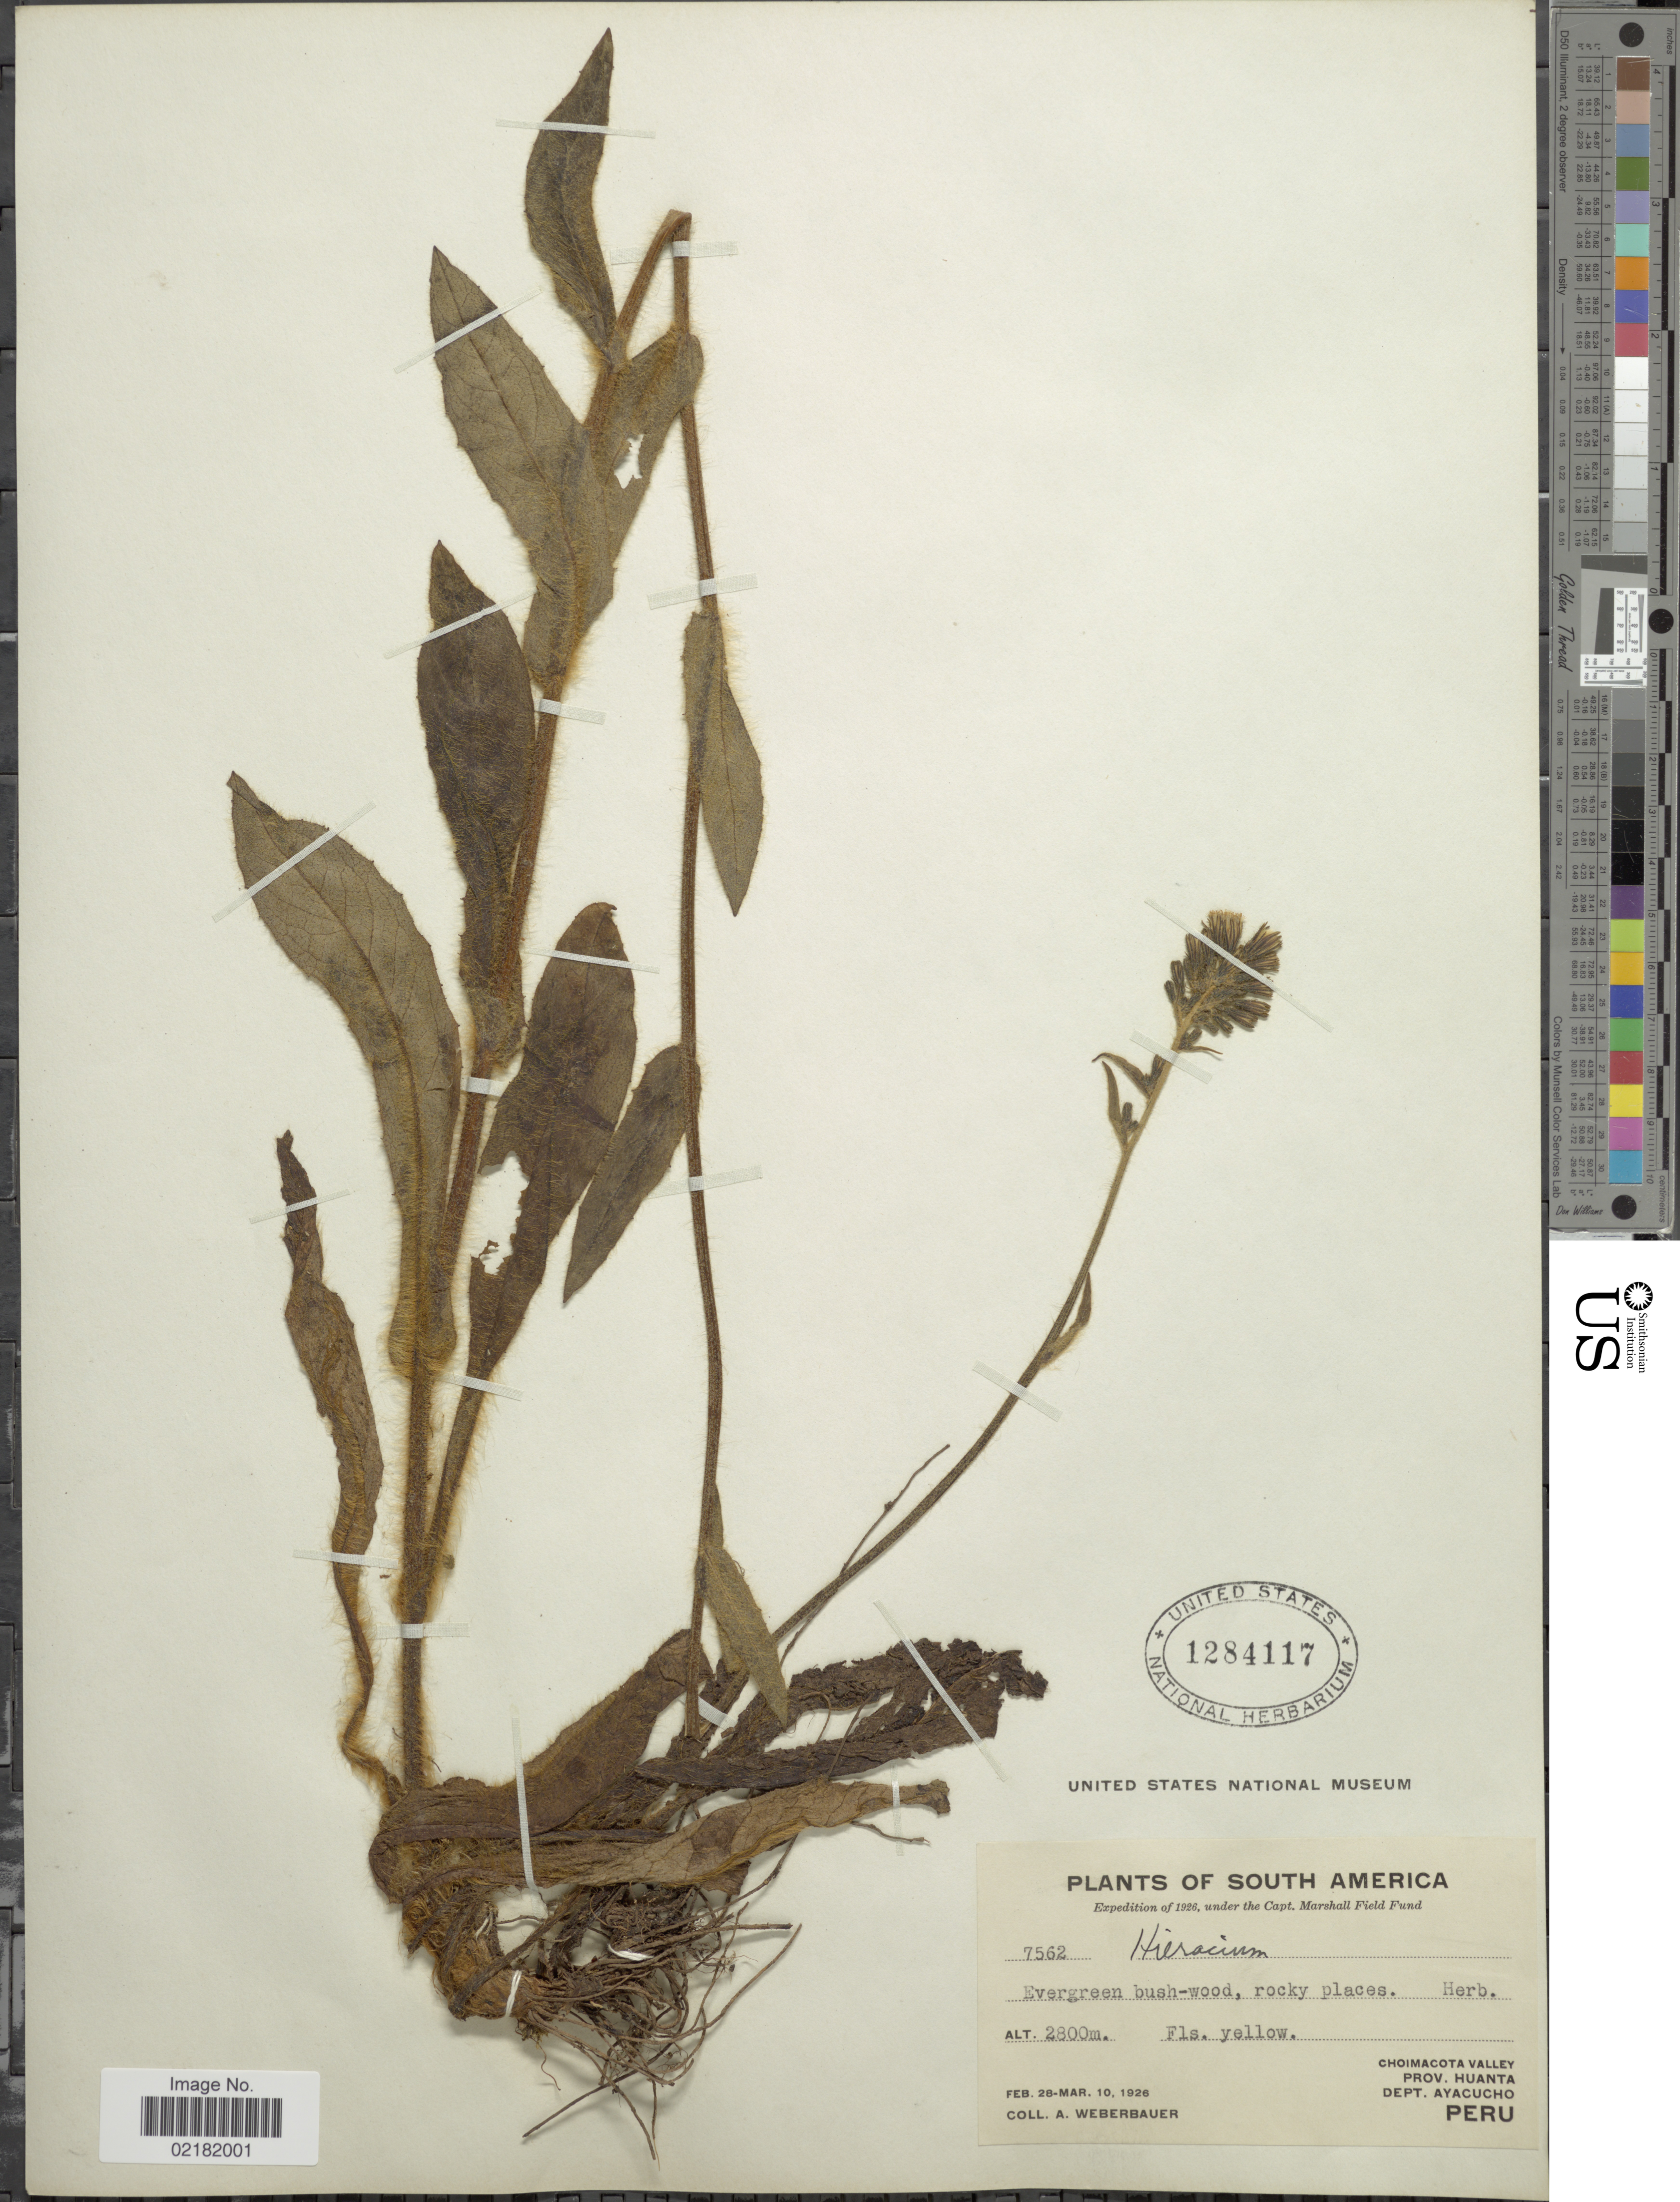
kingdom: Plantae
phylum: Tracheophyta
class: Magnoliopsida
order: Asterales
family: Asteraceae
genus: Hieracium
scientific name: Hieracium repandulare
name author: Druce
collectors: A. Weberbauer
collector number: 7562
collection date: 1926-02-28/1926-03-10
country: Peru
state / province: Ayacucho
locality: Choimacota Valley, Prov. Huanta.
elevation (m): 2800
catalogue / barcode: US 1284117